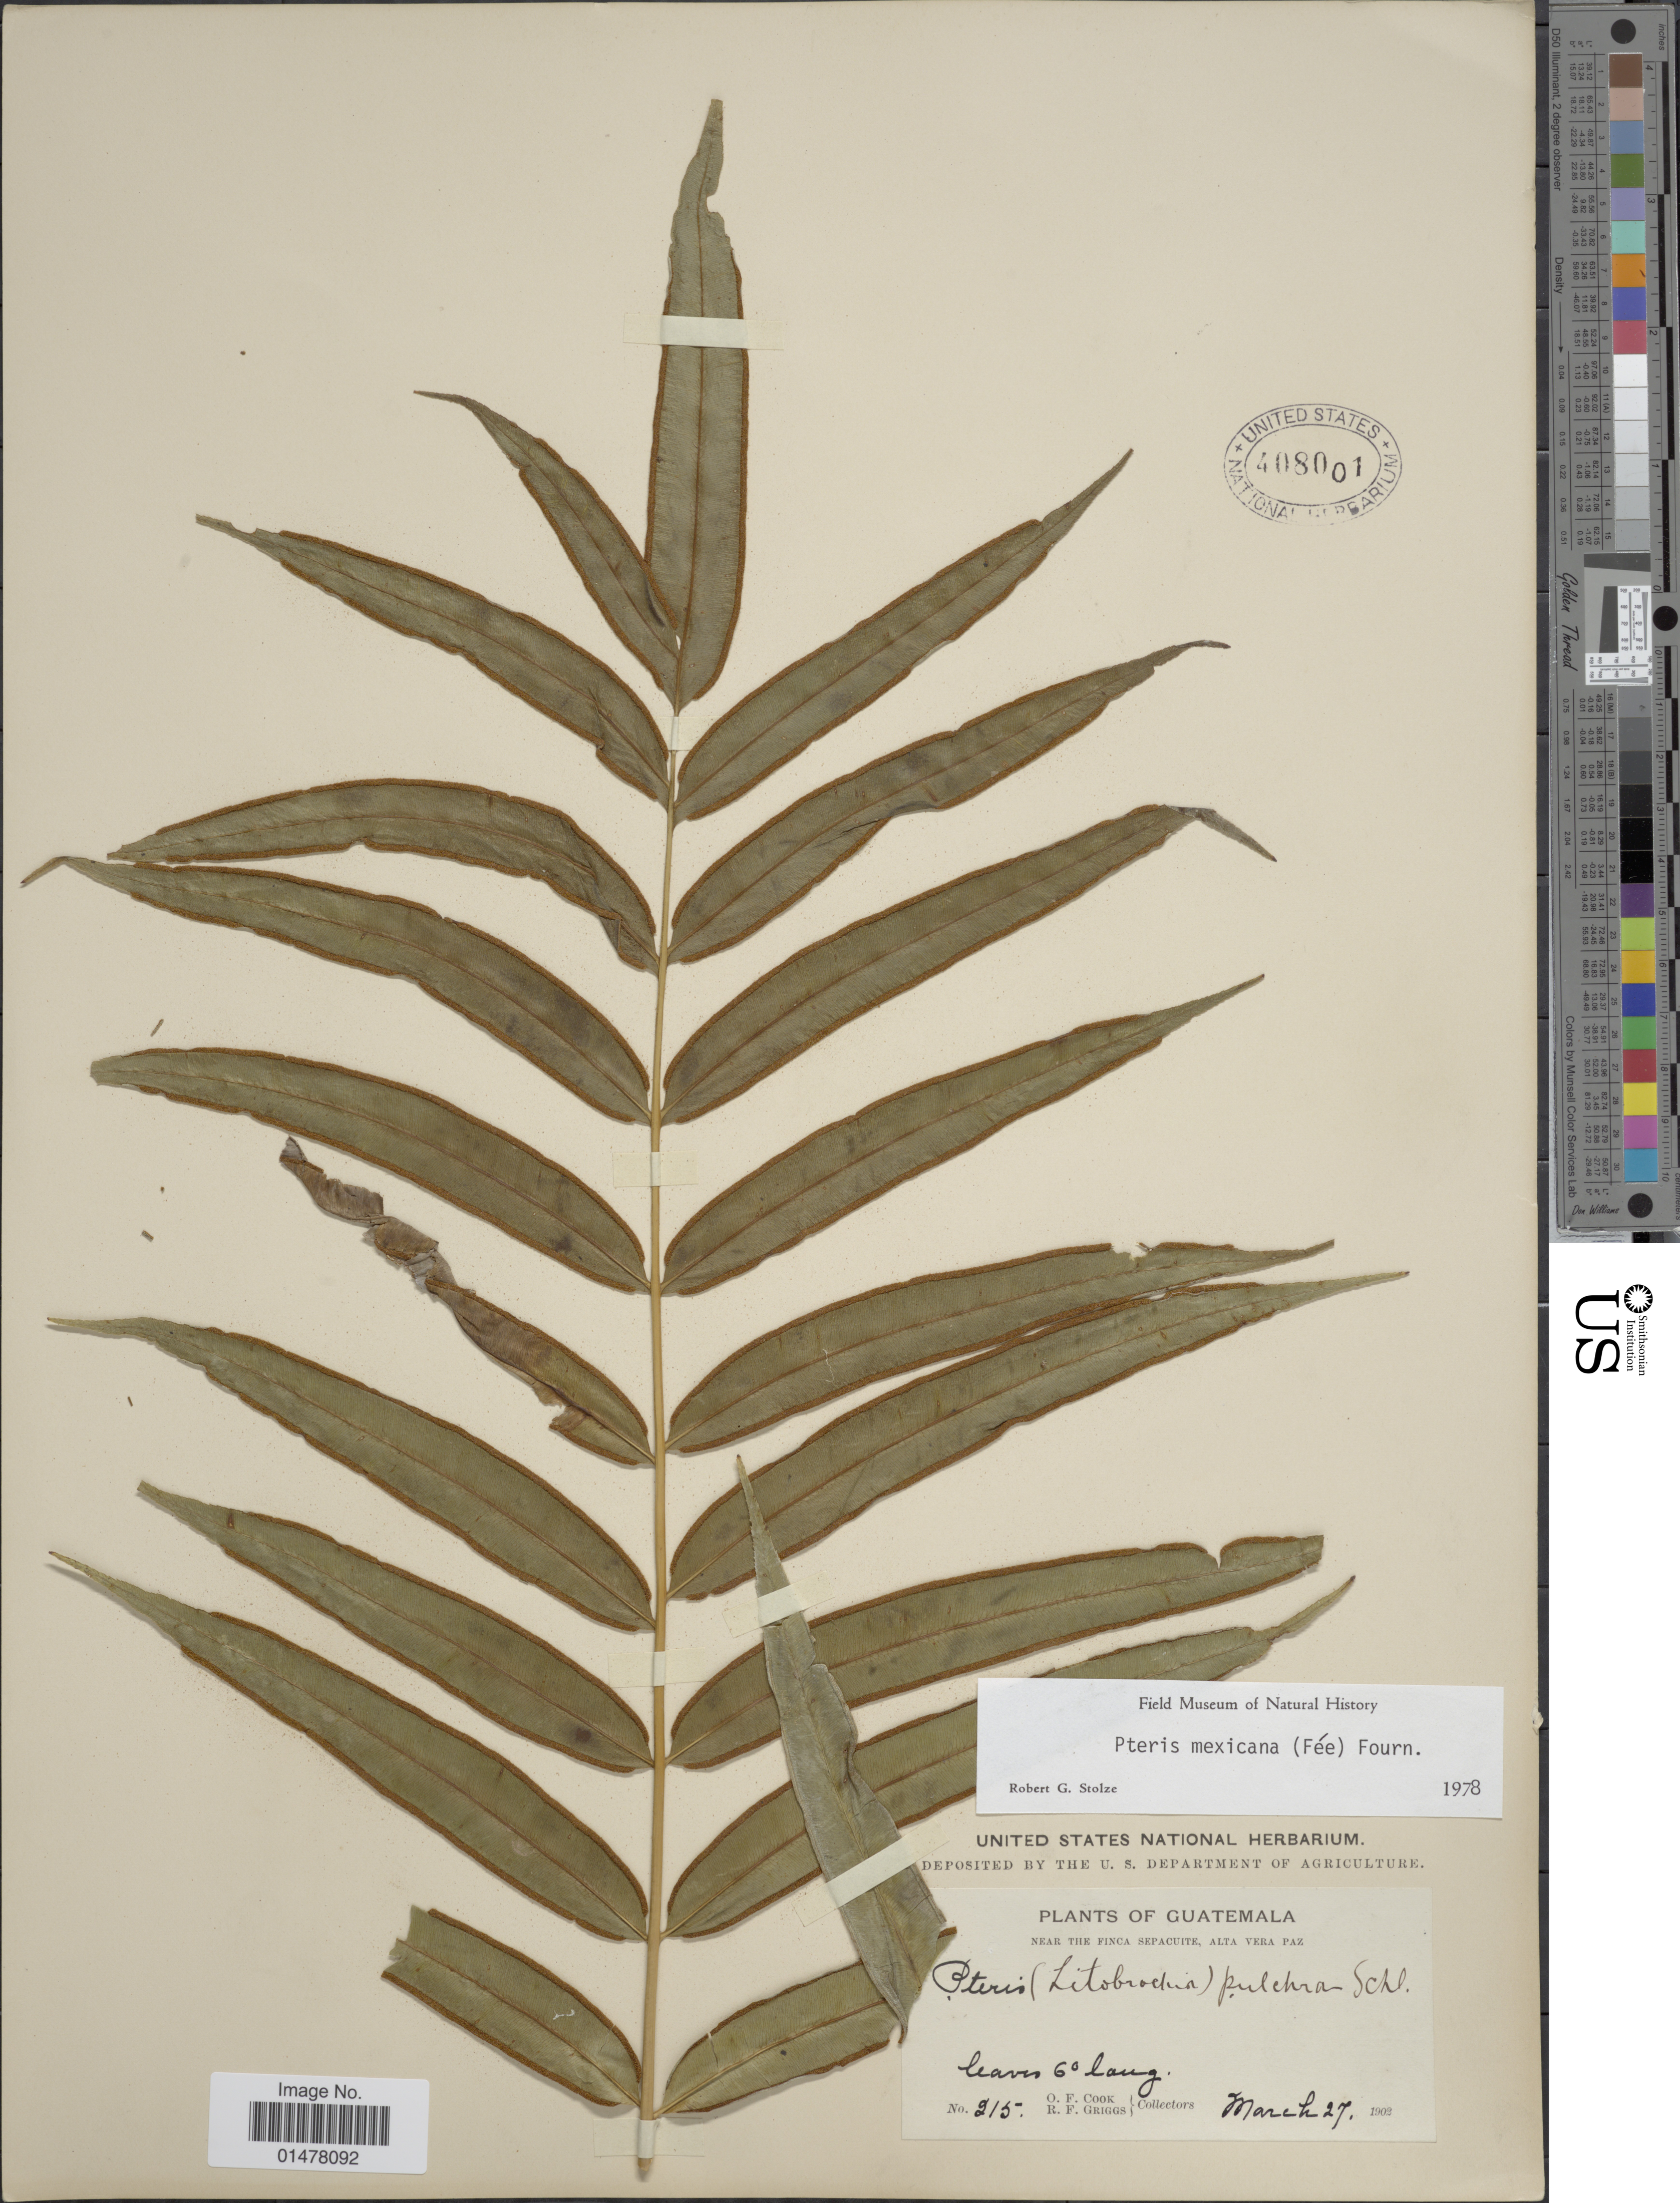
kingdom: Plantae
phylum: Tracheophyta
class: Polypodiopsida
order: Polypodiales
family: Pteridaceae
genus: Pteris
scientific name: Pteris pulchra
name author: Schltdl. & Cham.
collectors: O. F. Cook & R. F. Griggs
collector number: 215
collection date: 1902-03-27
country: Guatemala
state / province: Alta Verapaz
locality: PLants of Guatemala, near the finca sepacuite, Alta Verapaz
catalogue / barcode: US 408001